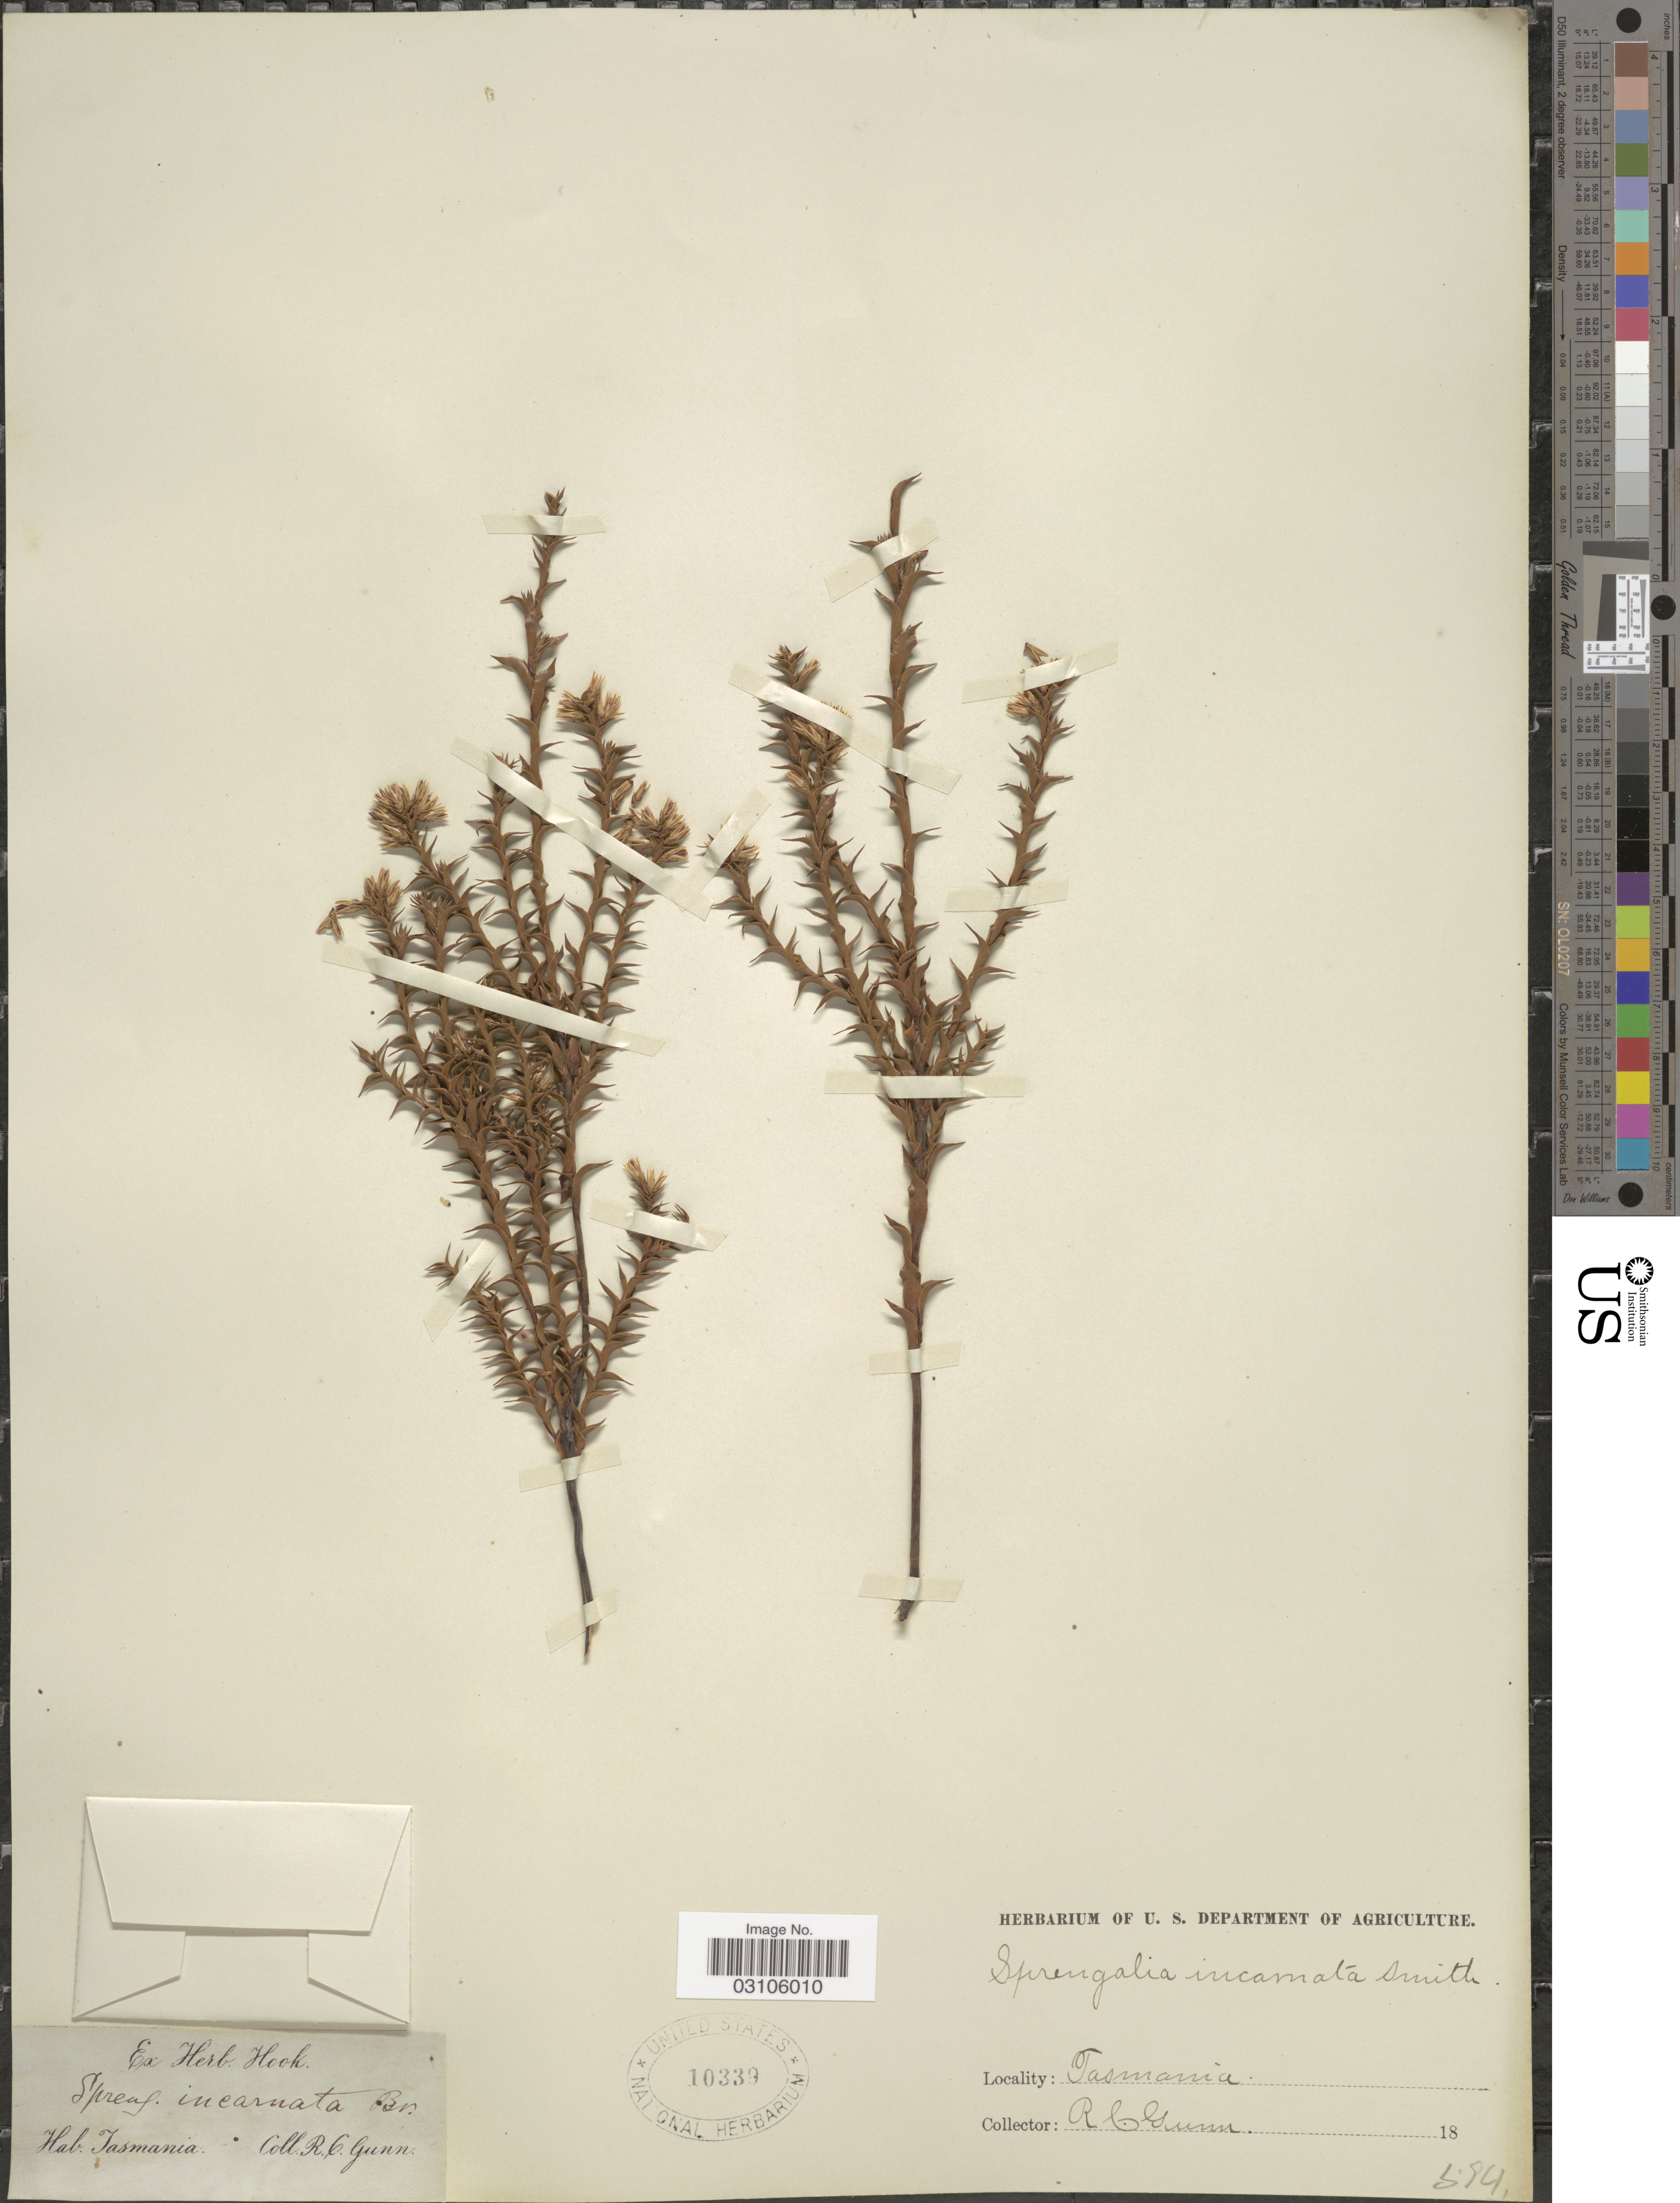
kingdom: Plantae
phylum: Tracheophyta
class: Magnoliopsida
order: Ericales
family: Ericaceae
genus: Sprengelia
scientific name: Sprengelia incarnata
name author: L.S. Sm.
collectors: R. Gunn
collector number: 594*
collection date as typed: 18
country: Australia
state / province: Tasmania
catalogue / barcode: US 10339